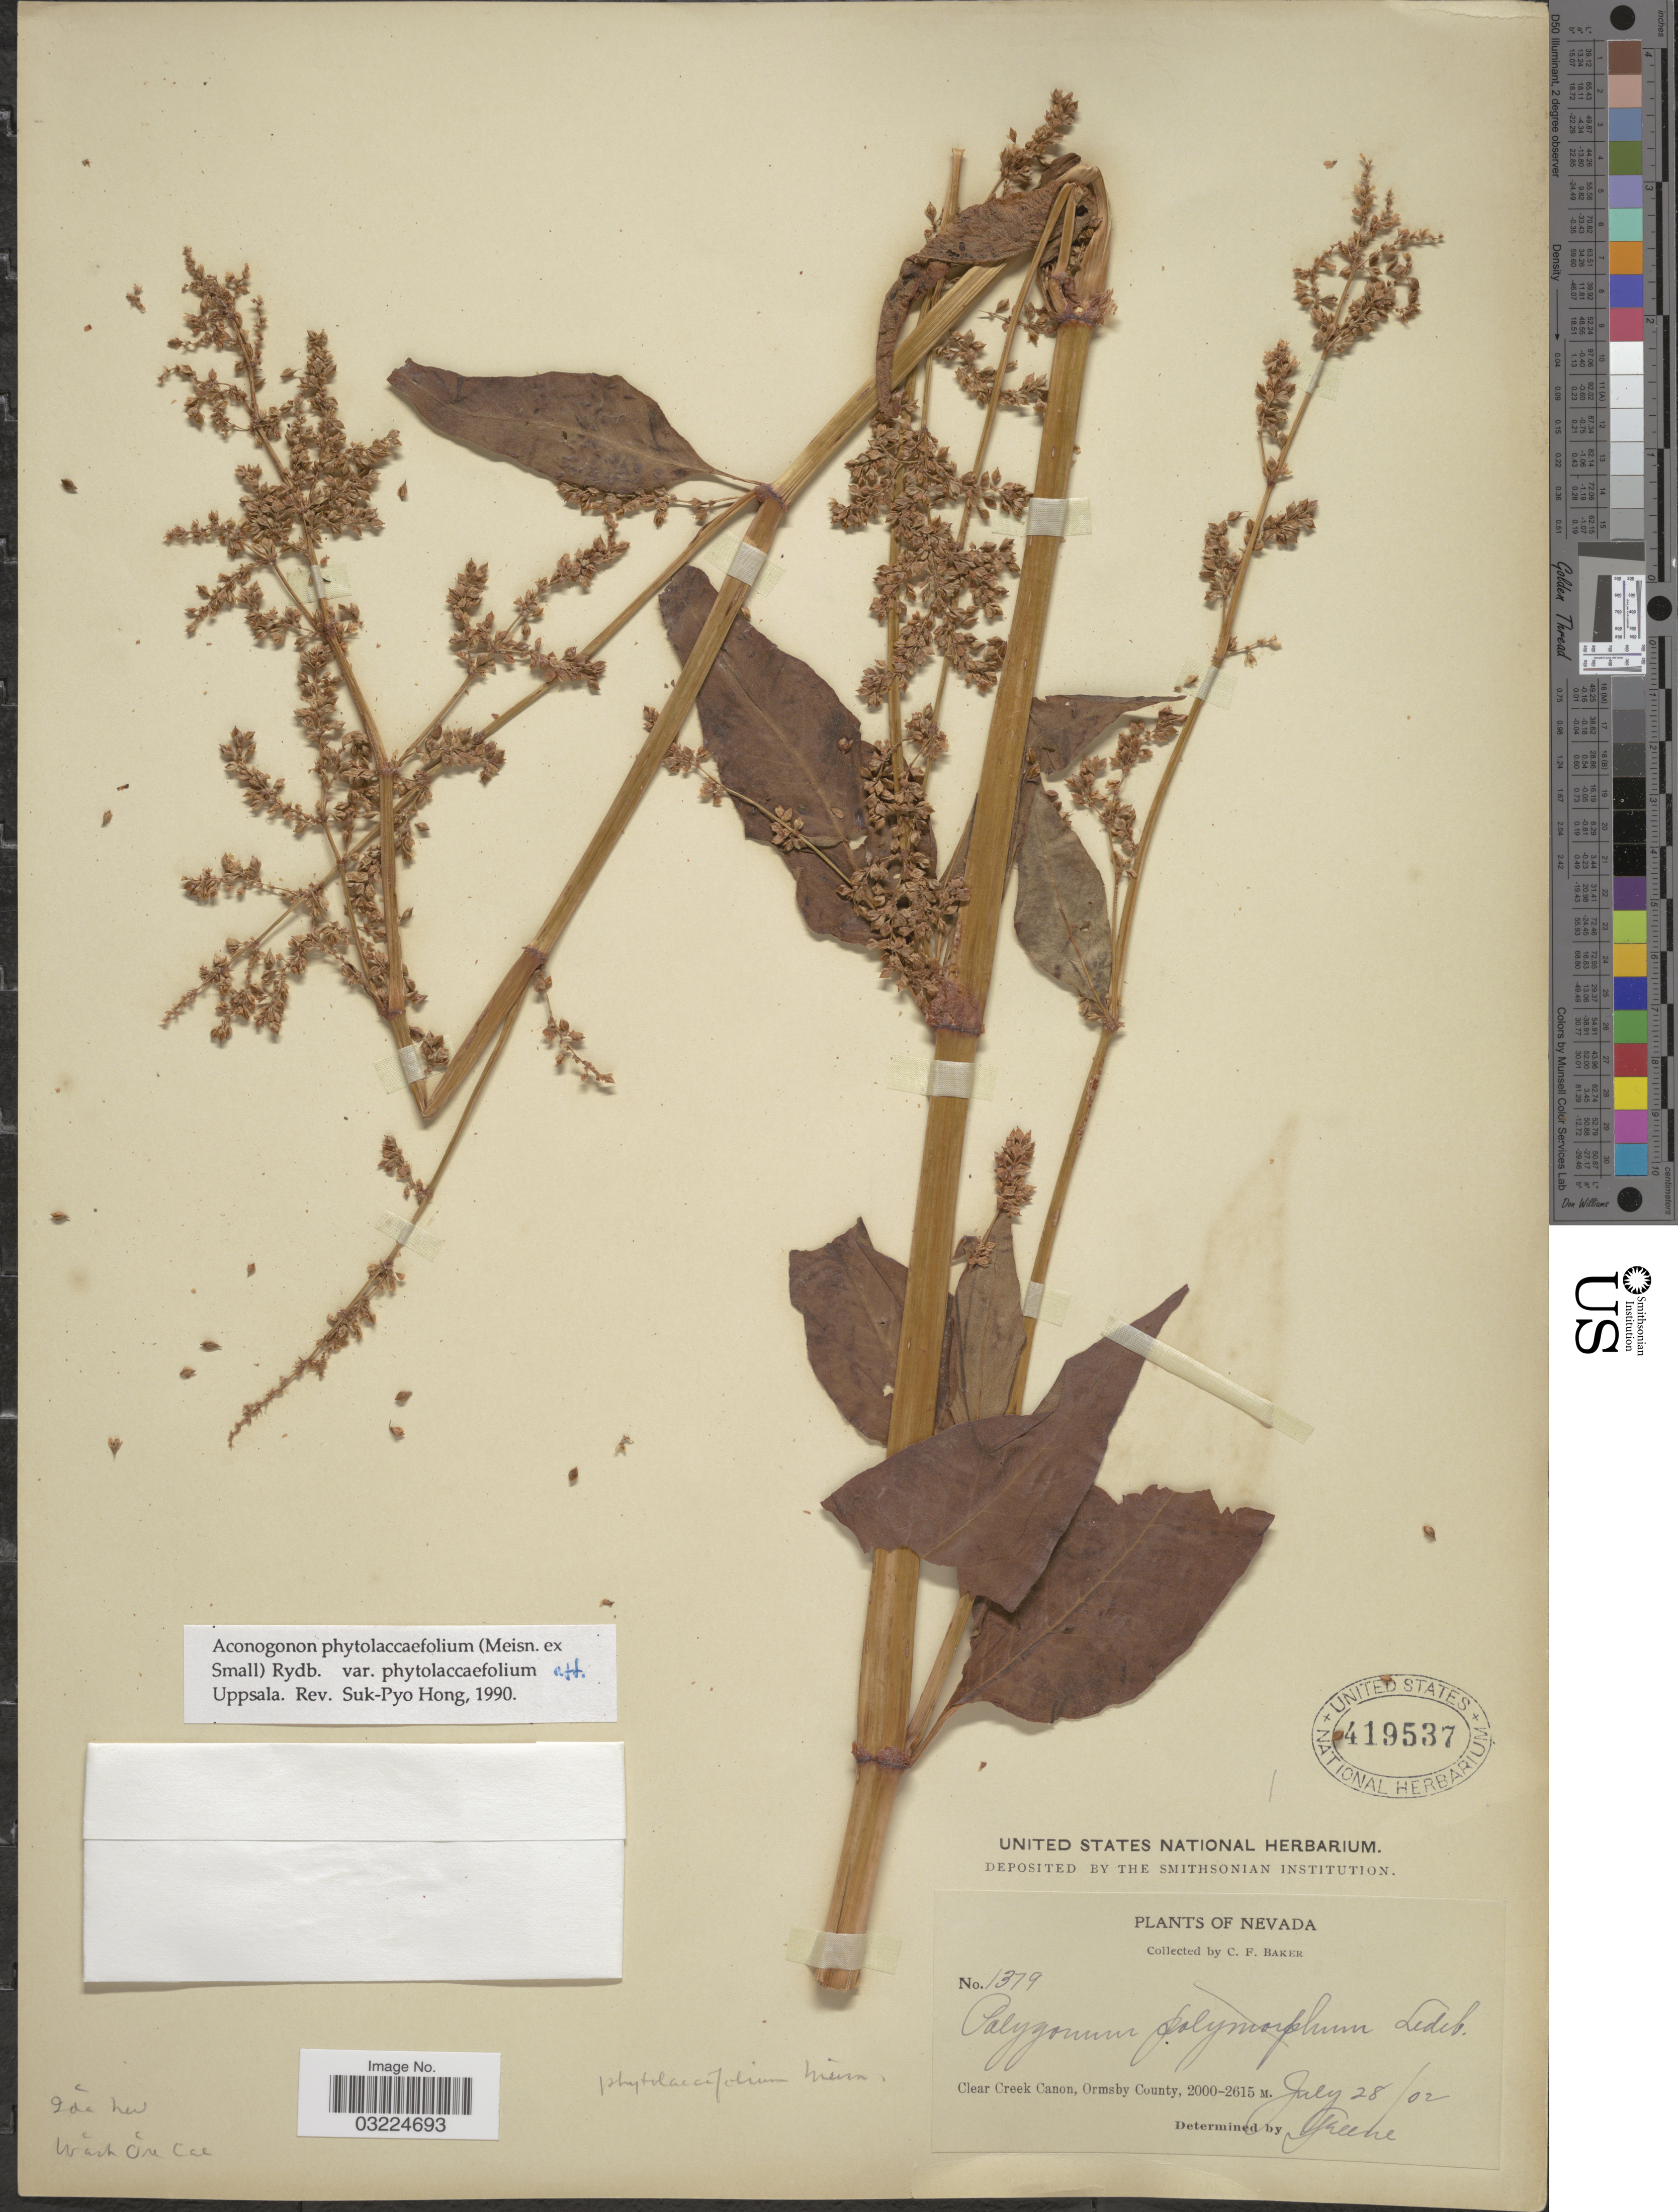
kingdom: Plantae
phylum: Tracheophyta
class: Magnoliopsida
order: Caryophyllales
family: Polygonaceae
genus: Koenigia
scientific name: Koenigia phytolaccifolia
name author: (Meisn. ex Small) T.M. Schust. & Reveal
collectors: C. F. Baker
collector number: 1379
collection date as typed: Transcribed d/m/y: 28/7/2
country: United States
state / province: Nevada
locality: Clear Creek Canon, Ormsby County.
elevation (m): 2000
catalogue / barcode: US 419537